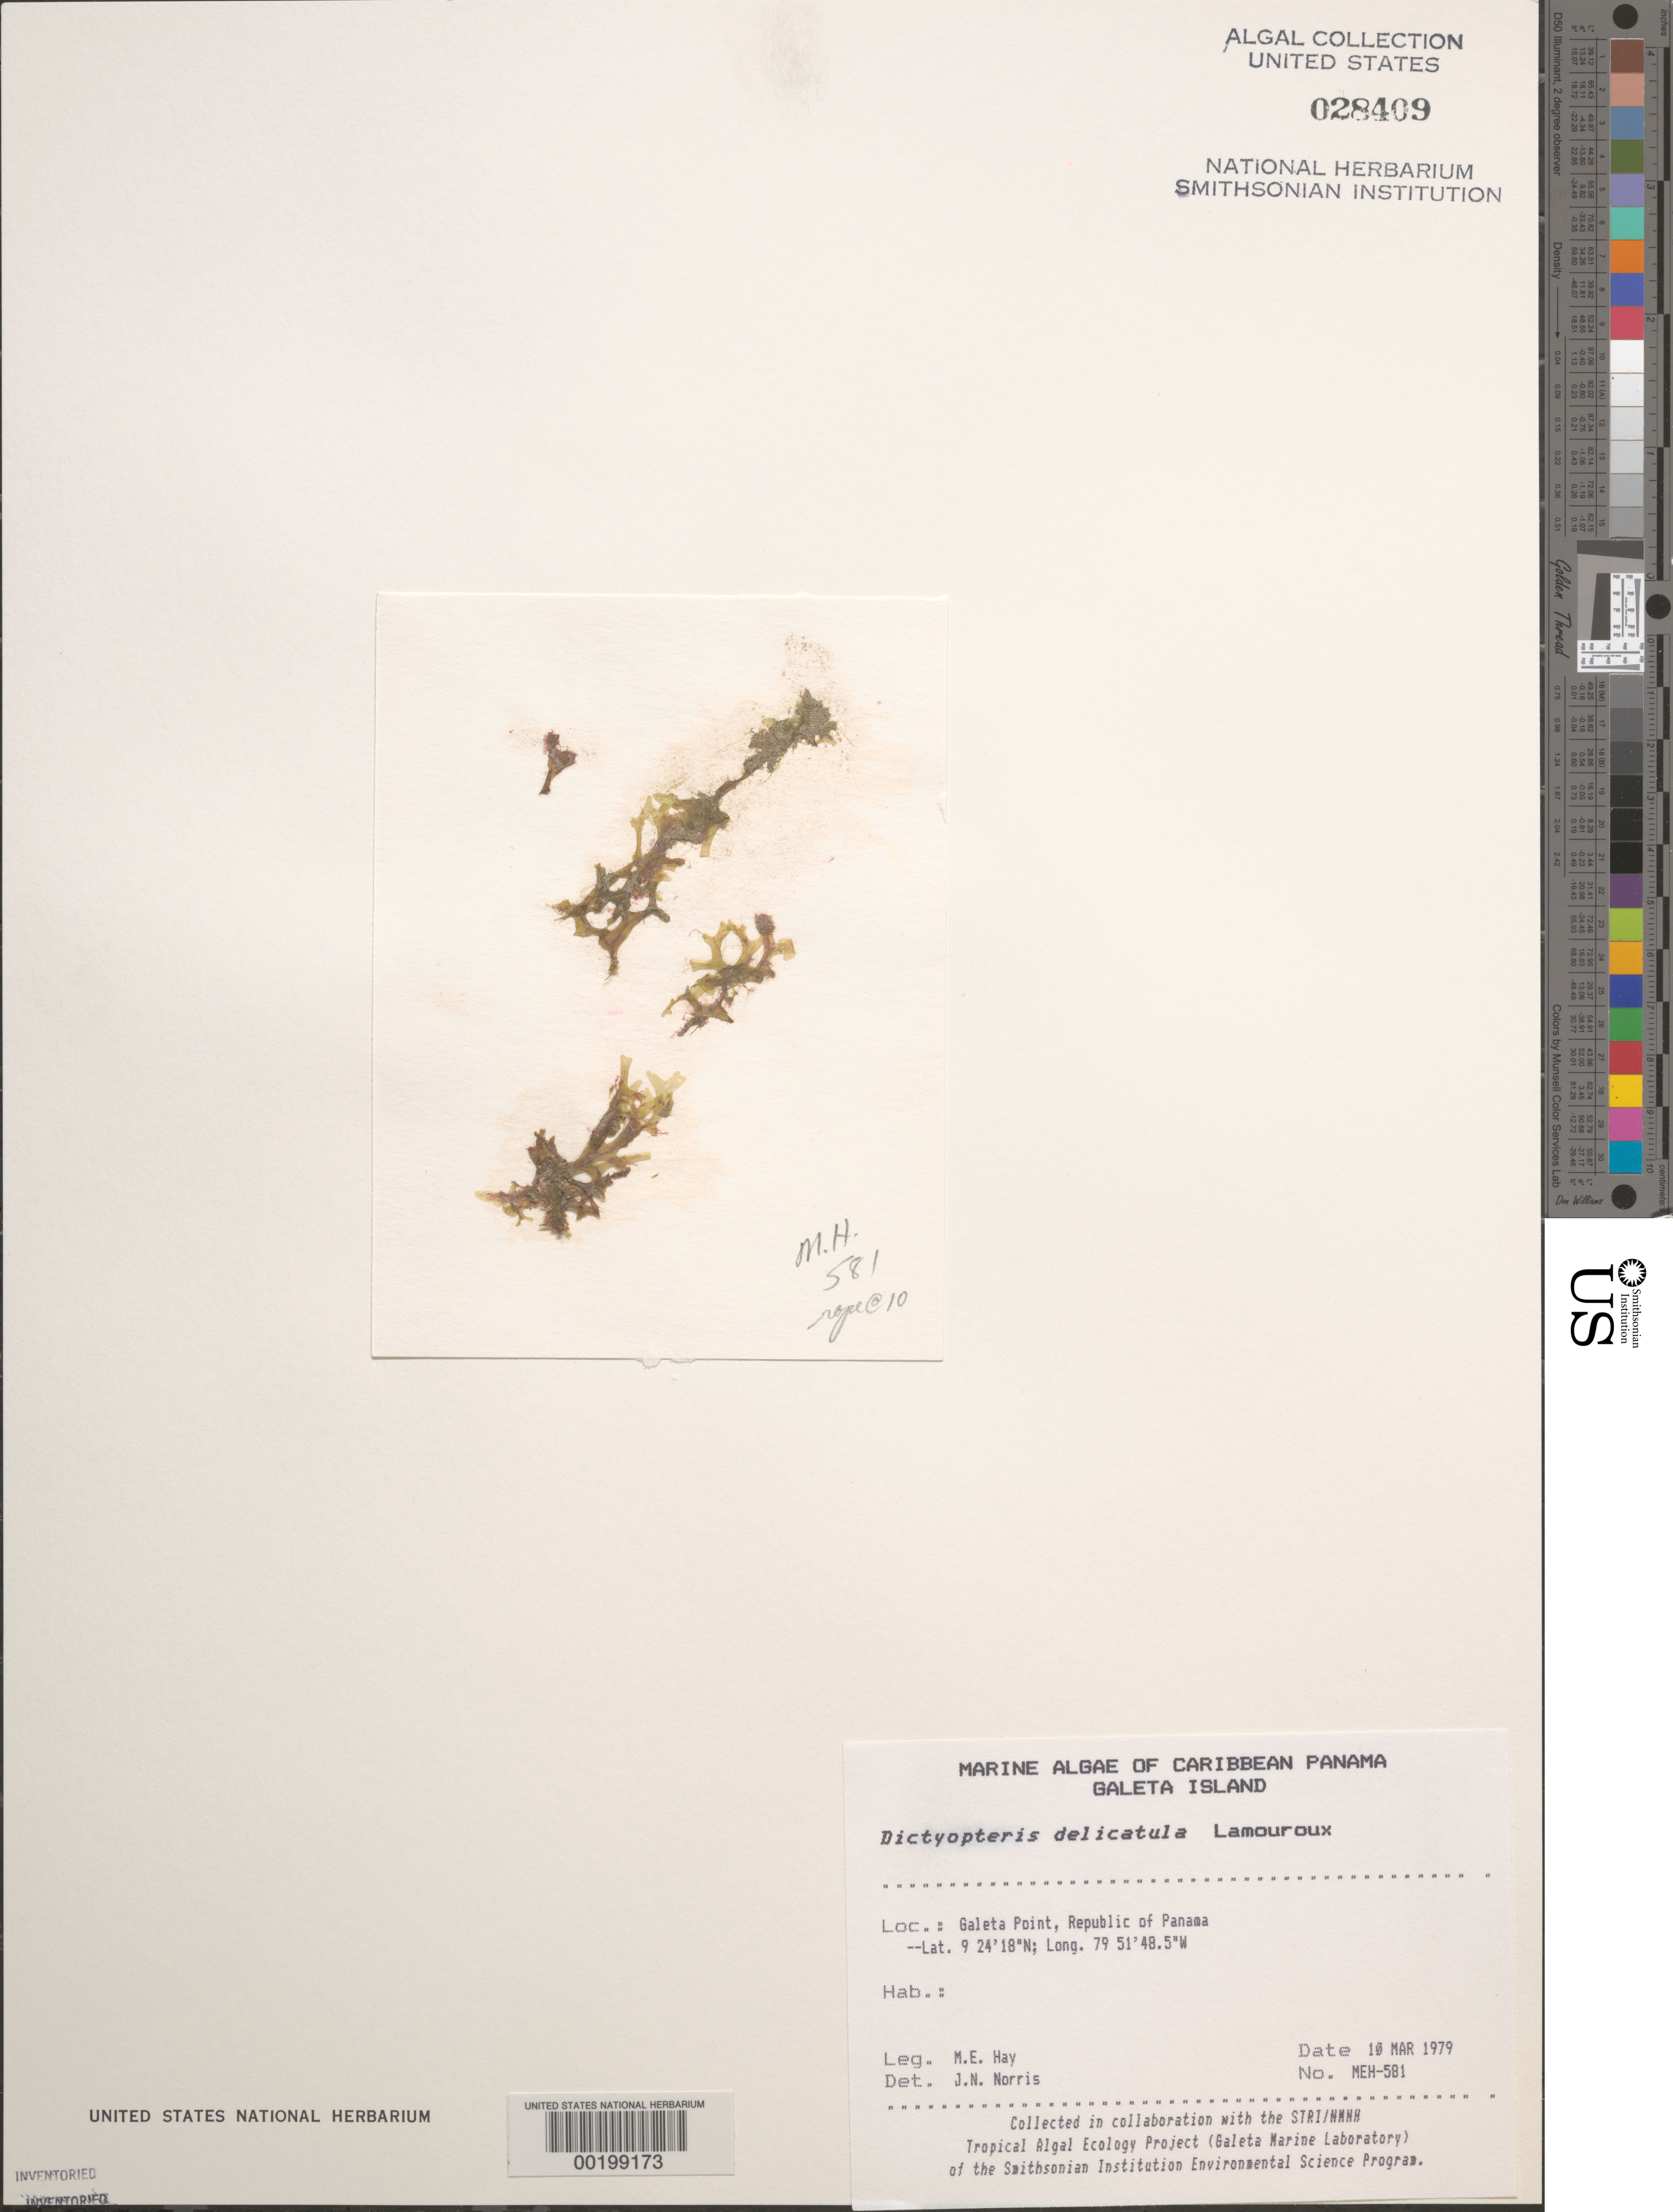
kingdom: Chromista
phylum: Ochrophyta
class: Phaeophyceae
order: Dictyotales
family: Dictyotaceae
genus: Dictyopteris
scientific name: Dictyopteris delicatula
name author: J.V.Lamouroux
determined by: Norris, James N.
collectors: M. E. Hay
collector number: MEH-581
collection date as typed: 10 Mar 1979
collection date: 1979-03-10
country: Panama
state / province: Colón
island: Galeta Island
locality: Galeta Point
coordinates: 9 24' 18" N, 79 51' 48.5" W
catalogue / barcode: US 28409